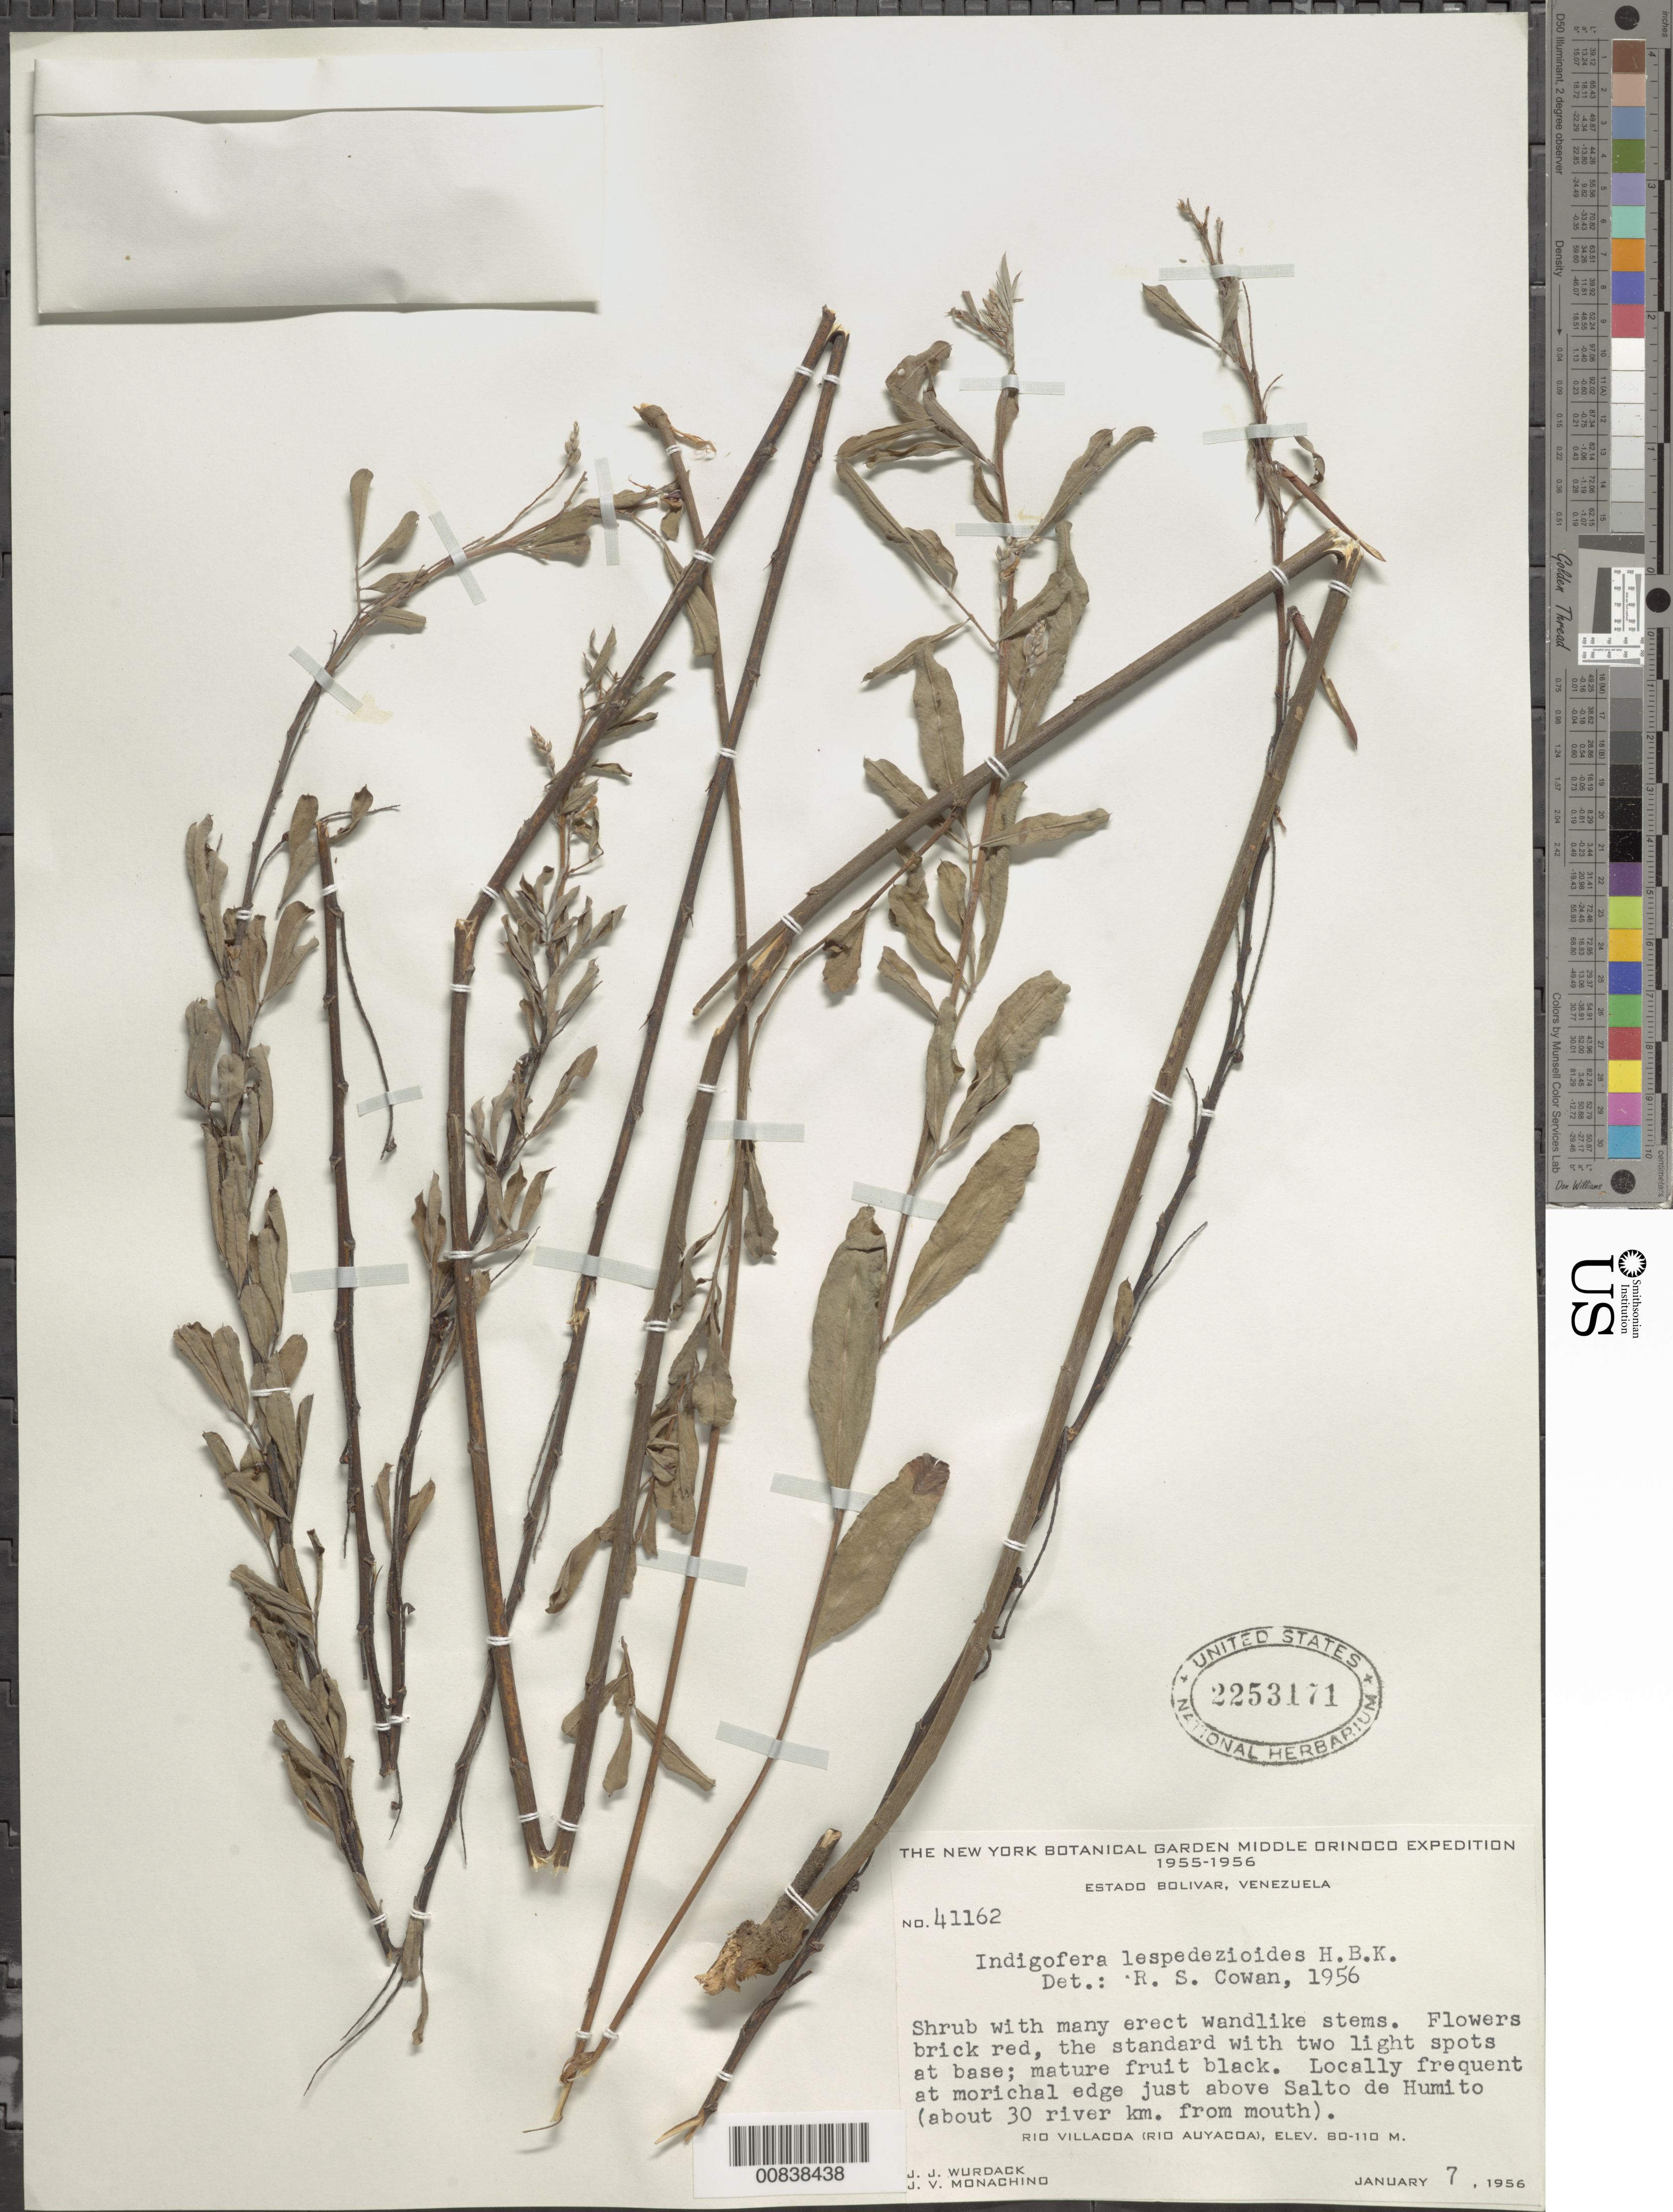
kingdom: Plantae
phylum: Tracheophyta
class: Magnoliopsida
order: Fabales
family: Fabaceae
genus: Indigofera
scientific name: Indigofera lespedezioides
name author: Kunth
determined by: Cowan, R. S.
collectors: J. J. Wurdack & J. V. Monachino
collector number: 41162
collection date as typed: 7-Jan-56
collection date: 1956-01-07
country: Venezuela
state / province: Bolívar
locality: Río Villacoa (Río Auyacoa), just above Salto de Humito (30 river km from mouth)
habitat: Morichal edge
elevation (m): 80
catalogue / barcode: US 2253171